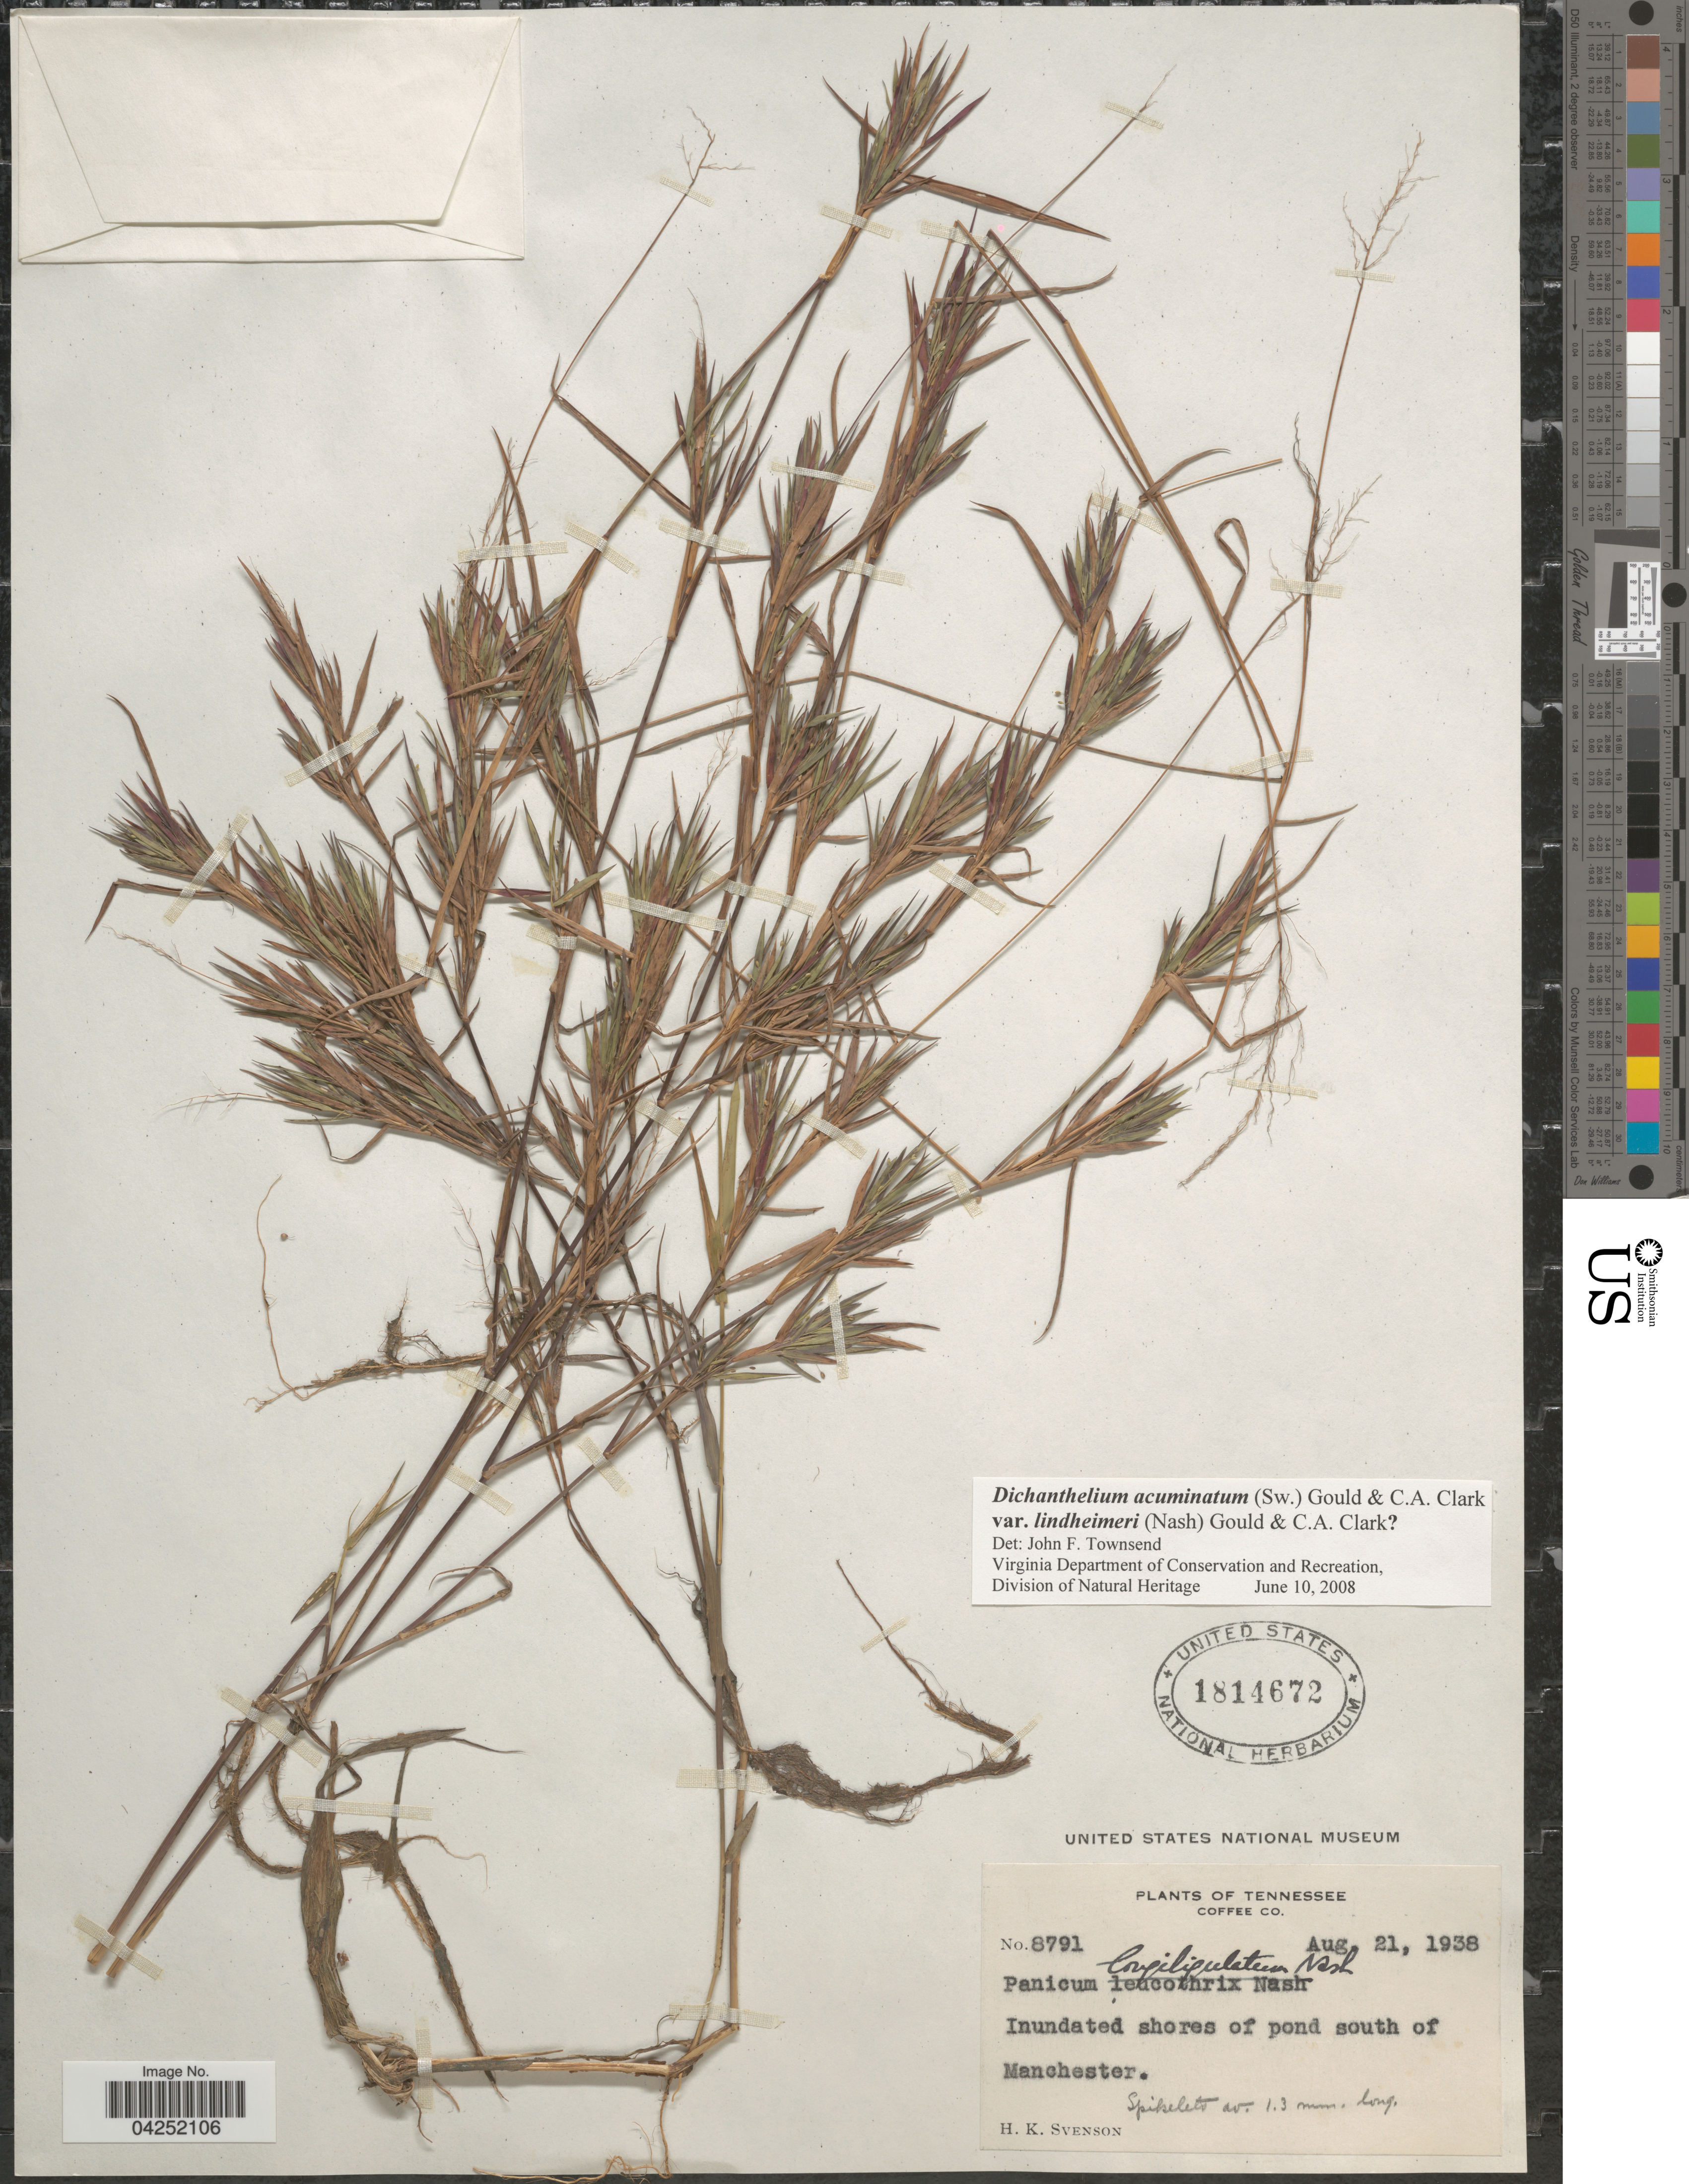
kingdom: Plantae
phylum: Tracheophyta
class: Liliopsida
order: Poales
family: Poaceae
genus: Dichanthelium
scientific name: Dichanthelium acuminatum var. lindheimeri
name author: (Nash) Gould & C.A. Clark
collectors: H. K. Svenson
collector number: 8791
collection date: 1938-08-21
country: United States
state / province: Tennessee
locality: Coffee Co. Inundated shores of pond south of Manchester.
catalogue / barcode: US 1814672